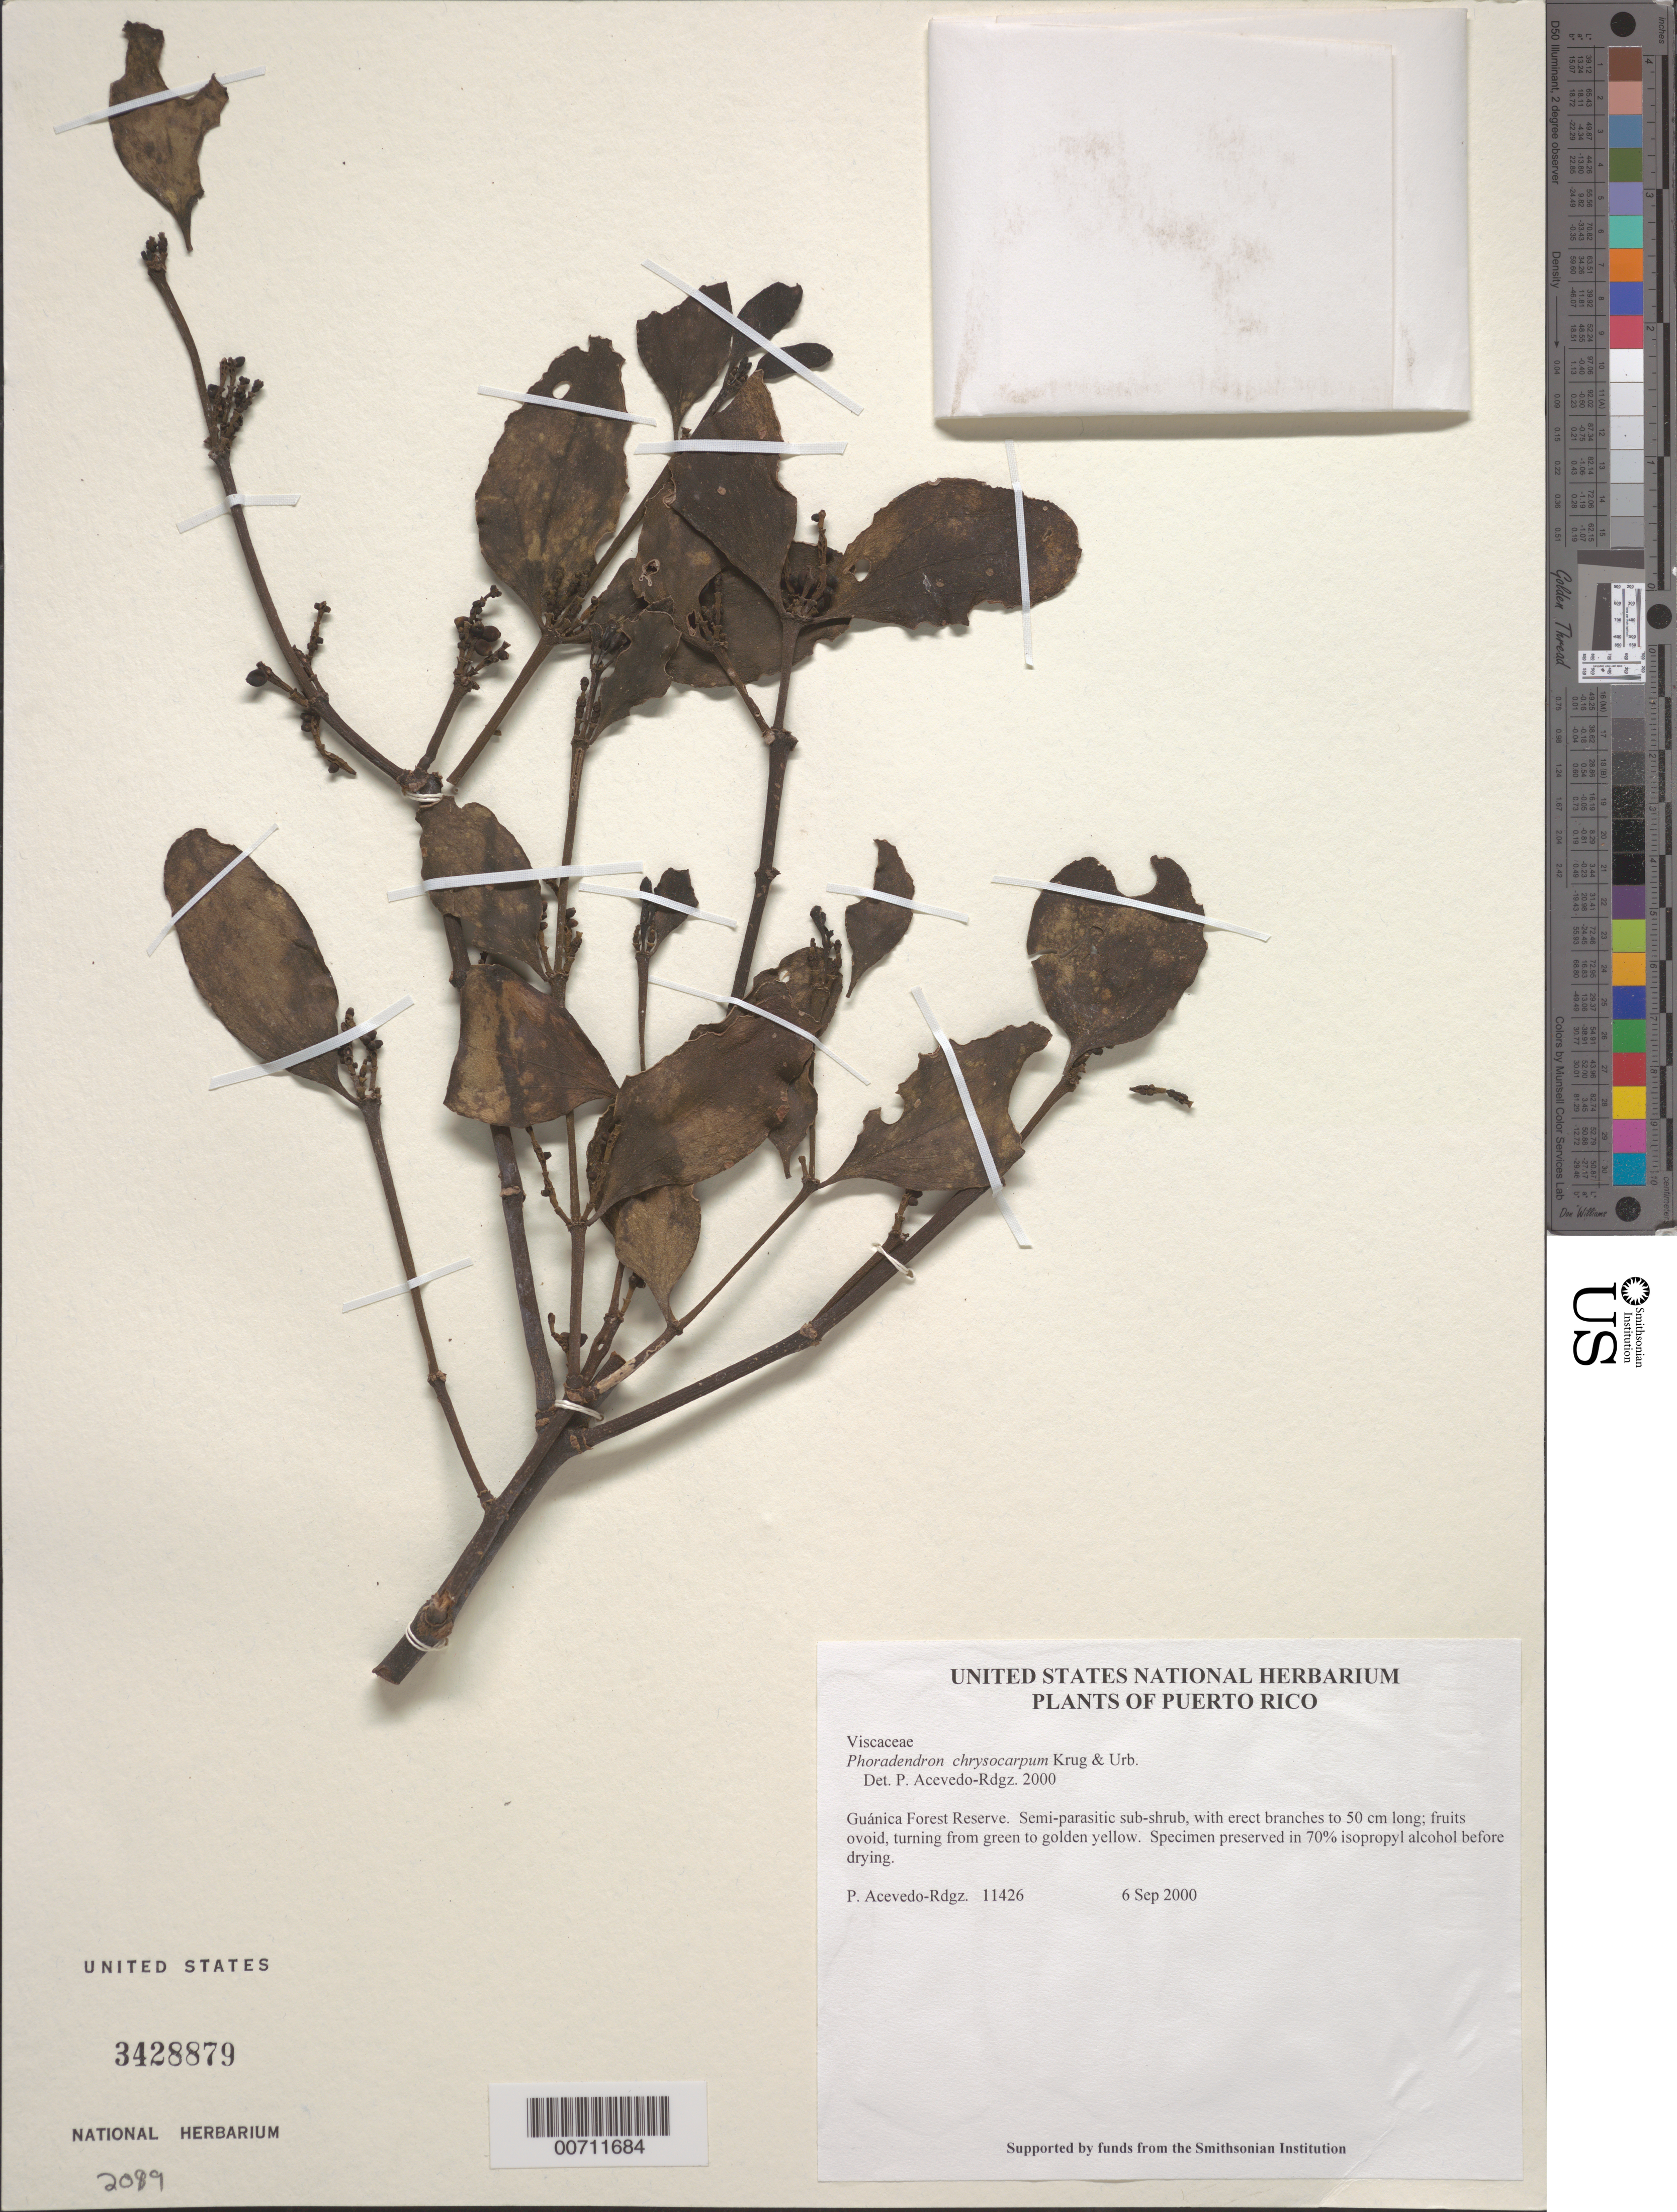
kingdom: Plantae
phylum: Tracheophyta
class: Magnoliopsida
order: Santalales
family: Viscaceae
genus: Phoradendron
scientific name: Phoradendron anceps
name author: (Spreng.) M. Gómez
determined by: Caraballo-Ortiz, Marcos A., (MISS), University of Mississippi (UNITED STATES)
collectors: P. Acevedo-Rodr.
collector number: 11426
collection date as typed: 06 Sep 2000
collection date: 2000-09-06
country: Puerto Rico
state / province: Guánica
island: Puerto Rico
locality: Guánica Forest Reserve.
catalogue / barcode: US 3428879